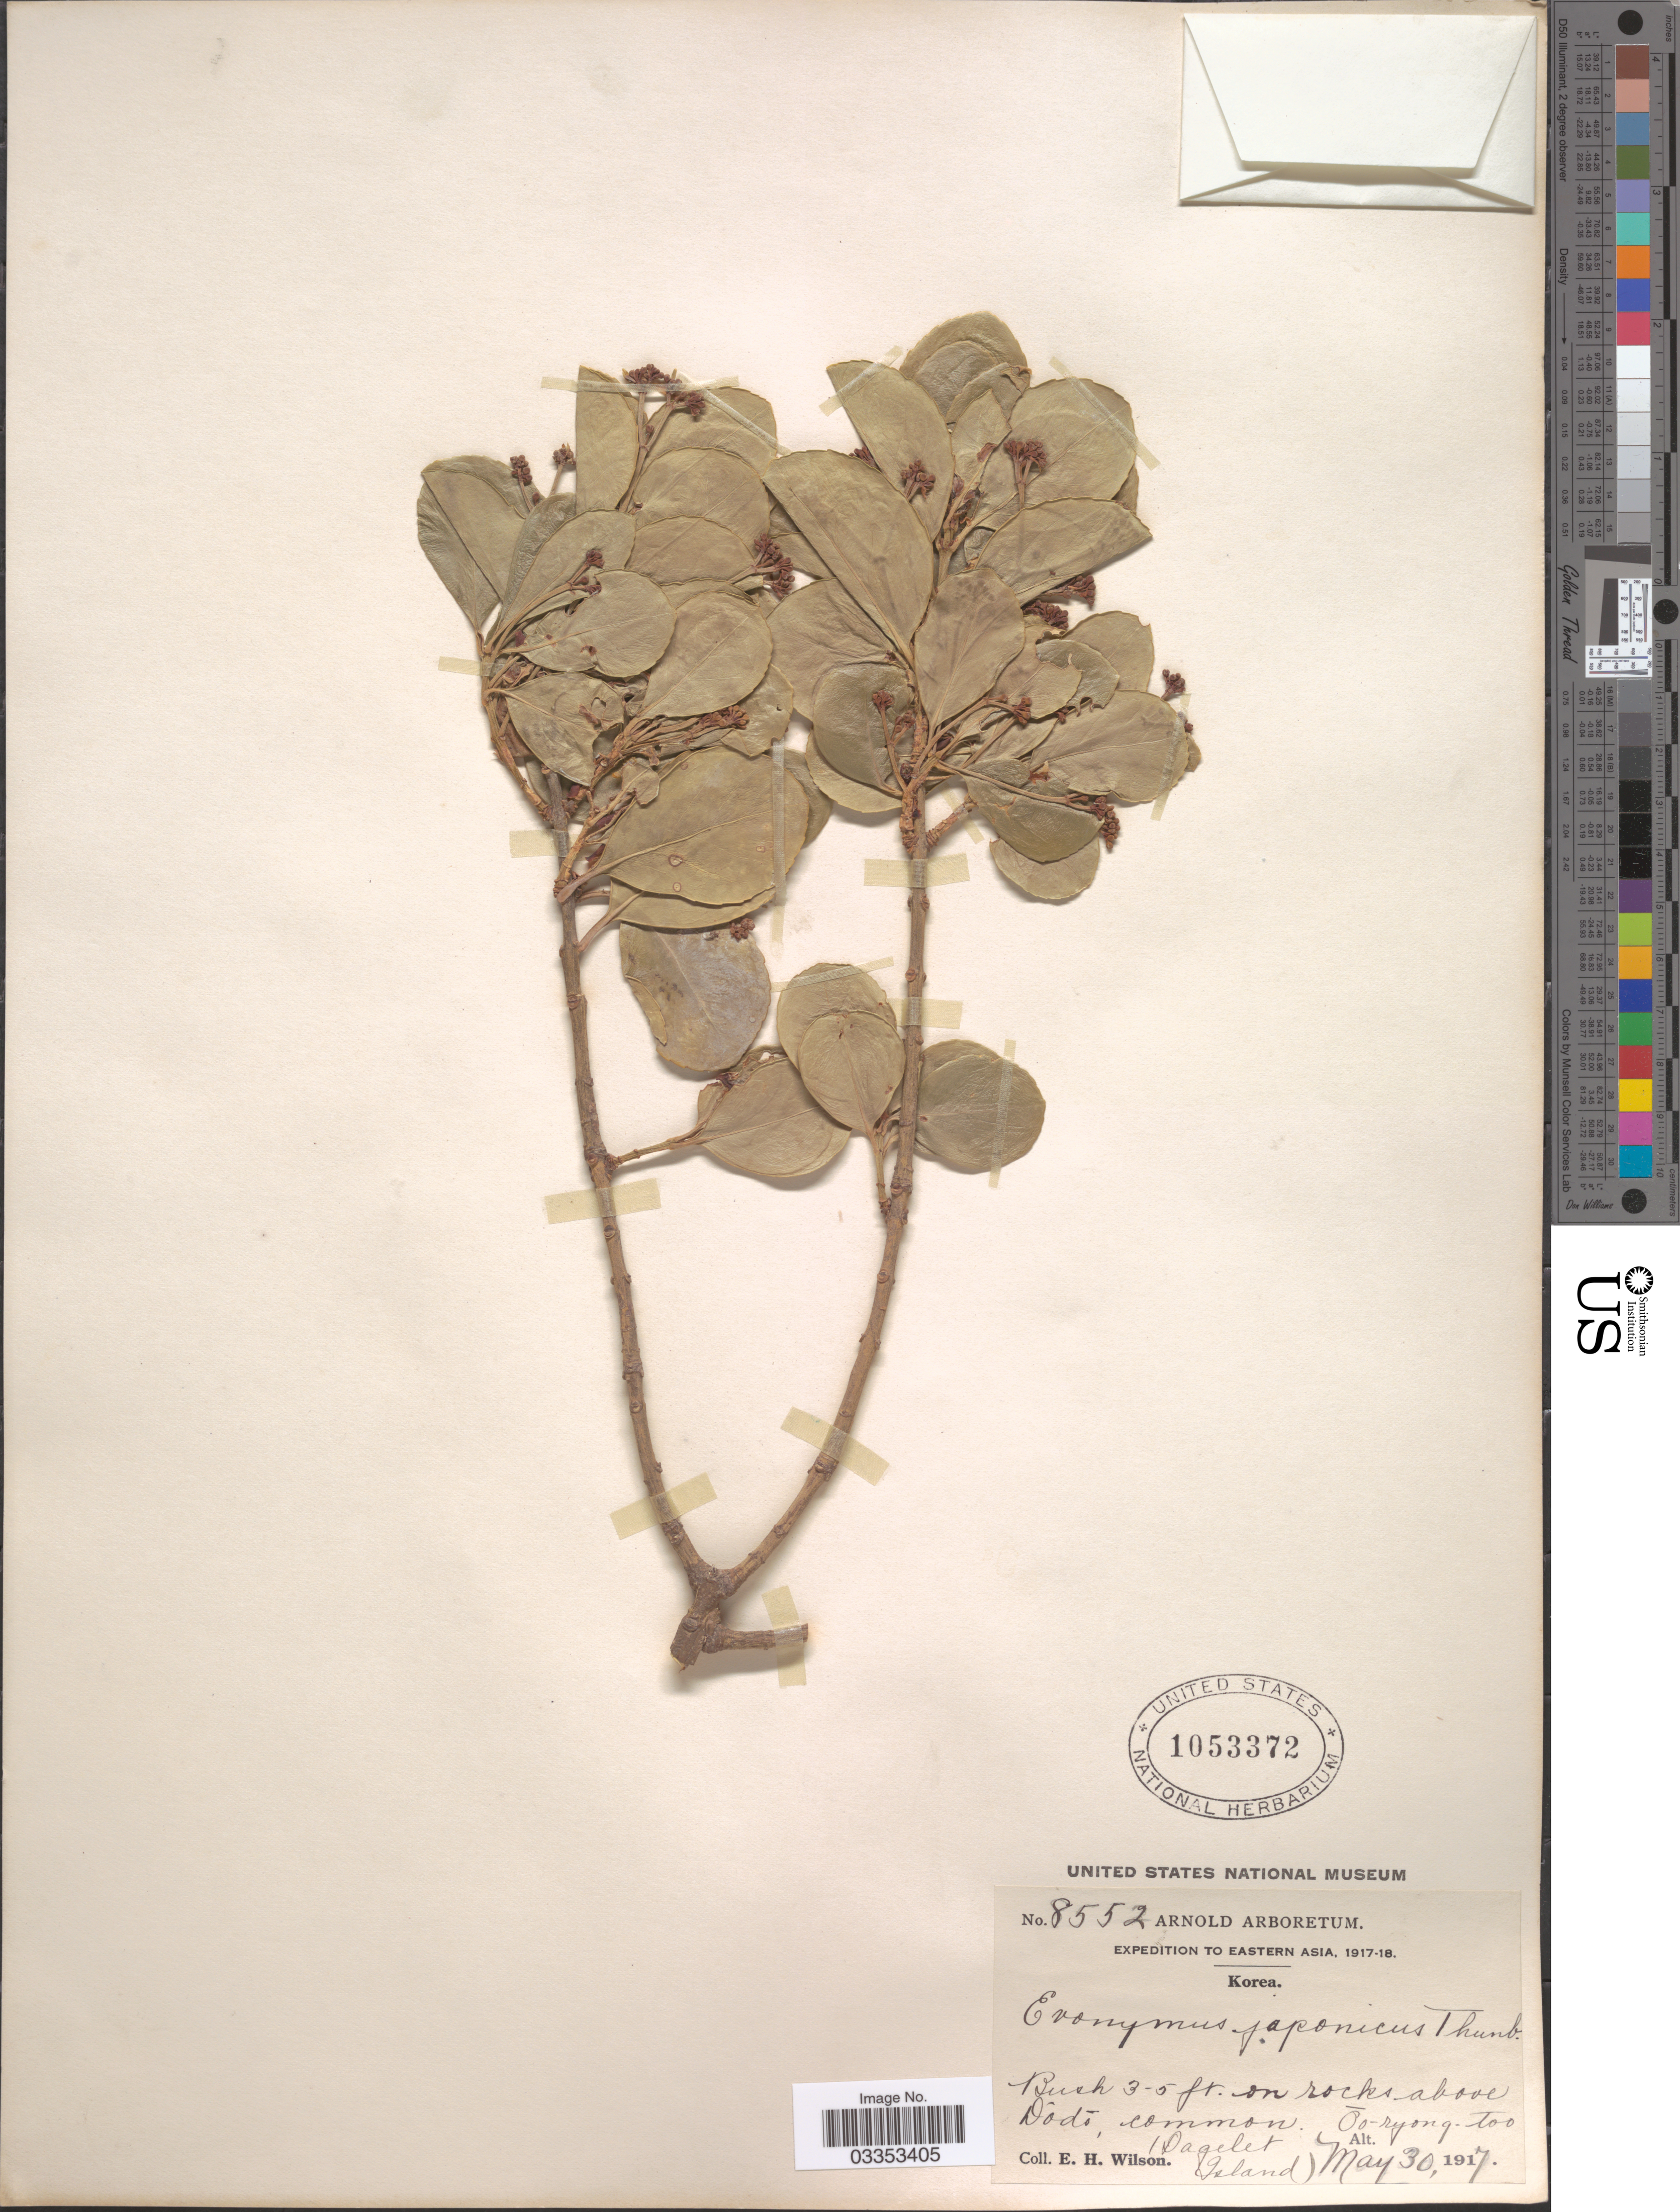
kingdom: Plantae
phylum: Tracheophyta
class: Magnoliopsida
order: Celastrales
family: Celastraceae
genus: Euonymus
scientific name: Euonymus japonicus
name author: Thunb.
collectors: E. Wilson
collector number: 8552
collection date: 1917-05-30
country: South Korea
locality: Eastern Asia. On rocks above Dôdō. Ōo-ryong-too (Dagelet Island).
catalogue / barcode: US 1053372